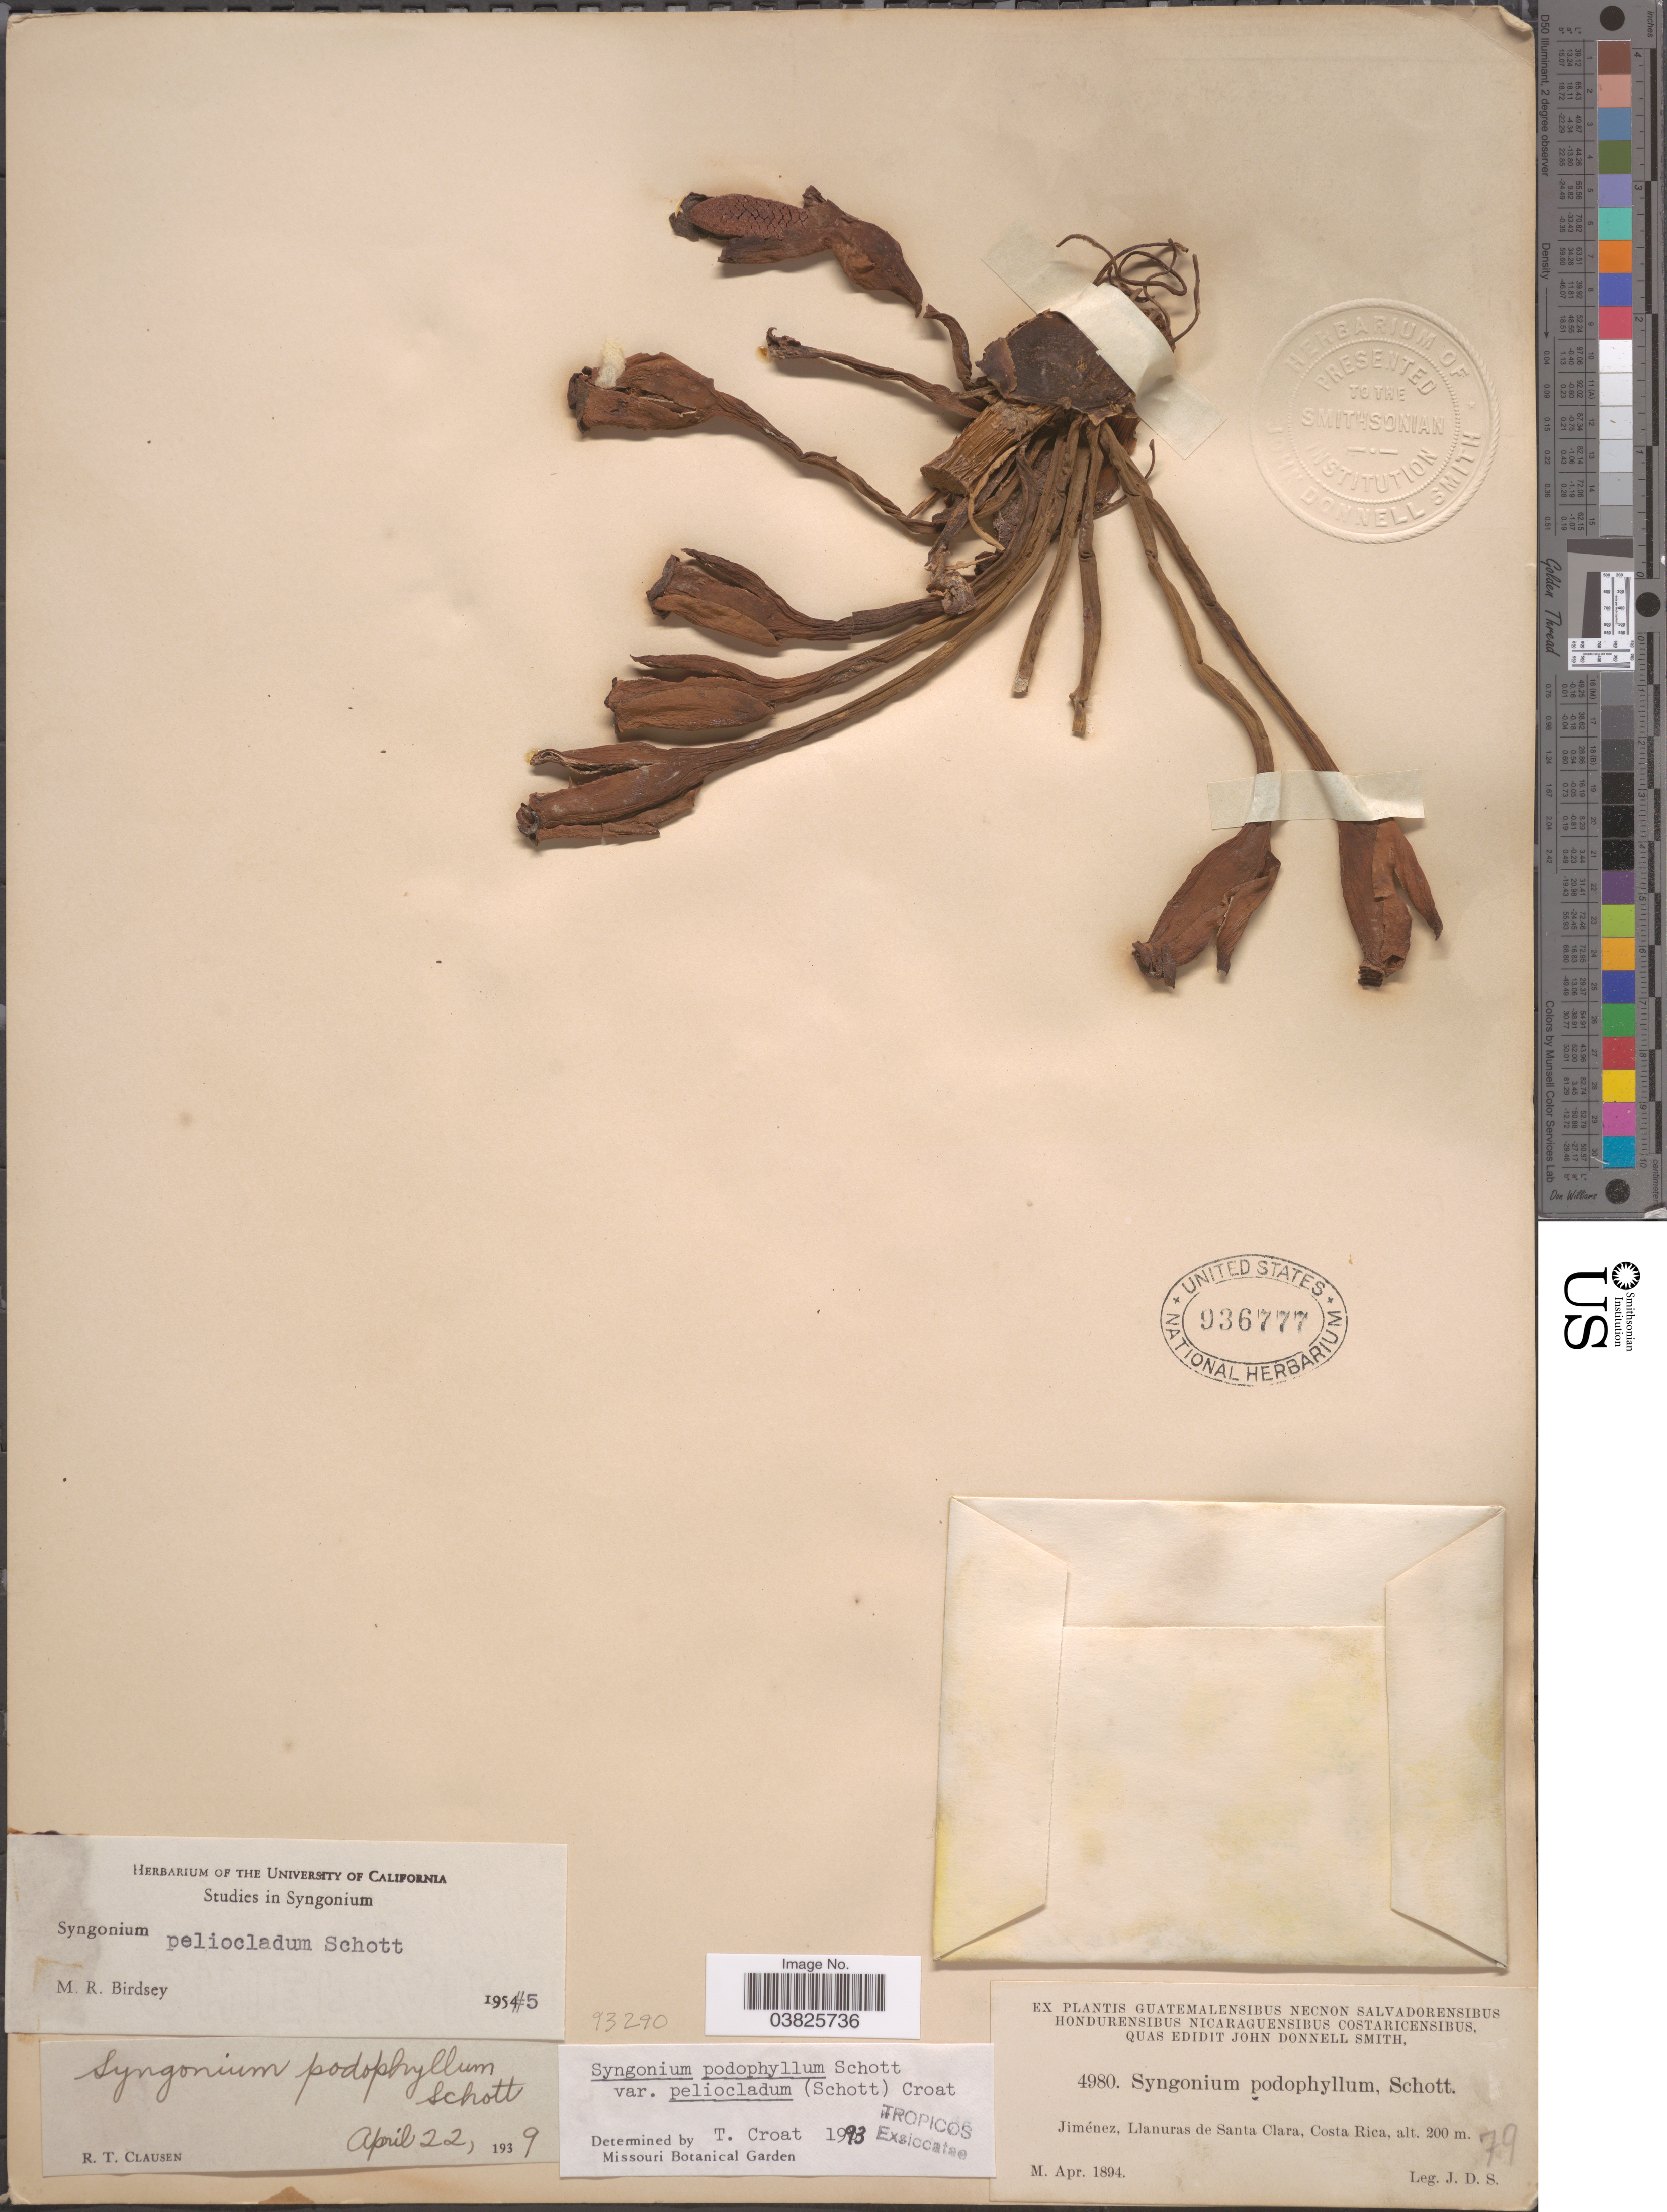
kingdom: Plantae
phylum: Tracheophyta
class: Liliopsida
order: Alismatales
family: Araceae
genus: Syngonium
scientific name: Syngonium podophyllum var. peliocladum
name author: (Schott) Croat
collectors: J. Donnell Smith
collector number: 4980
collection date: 1894-04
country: Costa Rica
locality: Jiménez, Llanuras de Santa Clara, Costa Rica.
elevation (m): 200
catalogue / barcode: US 936777